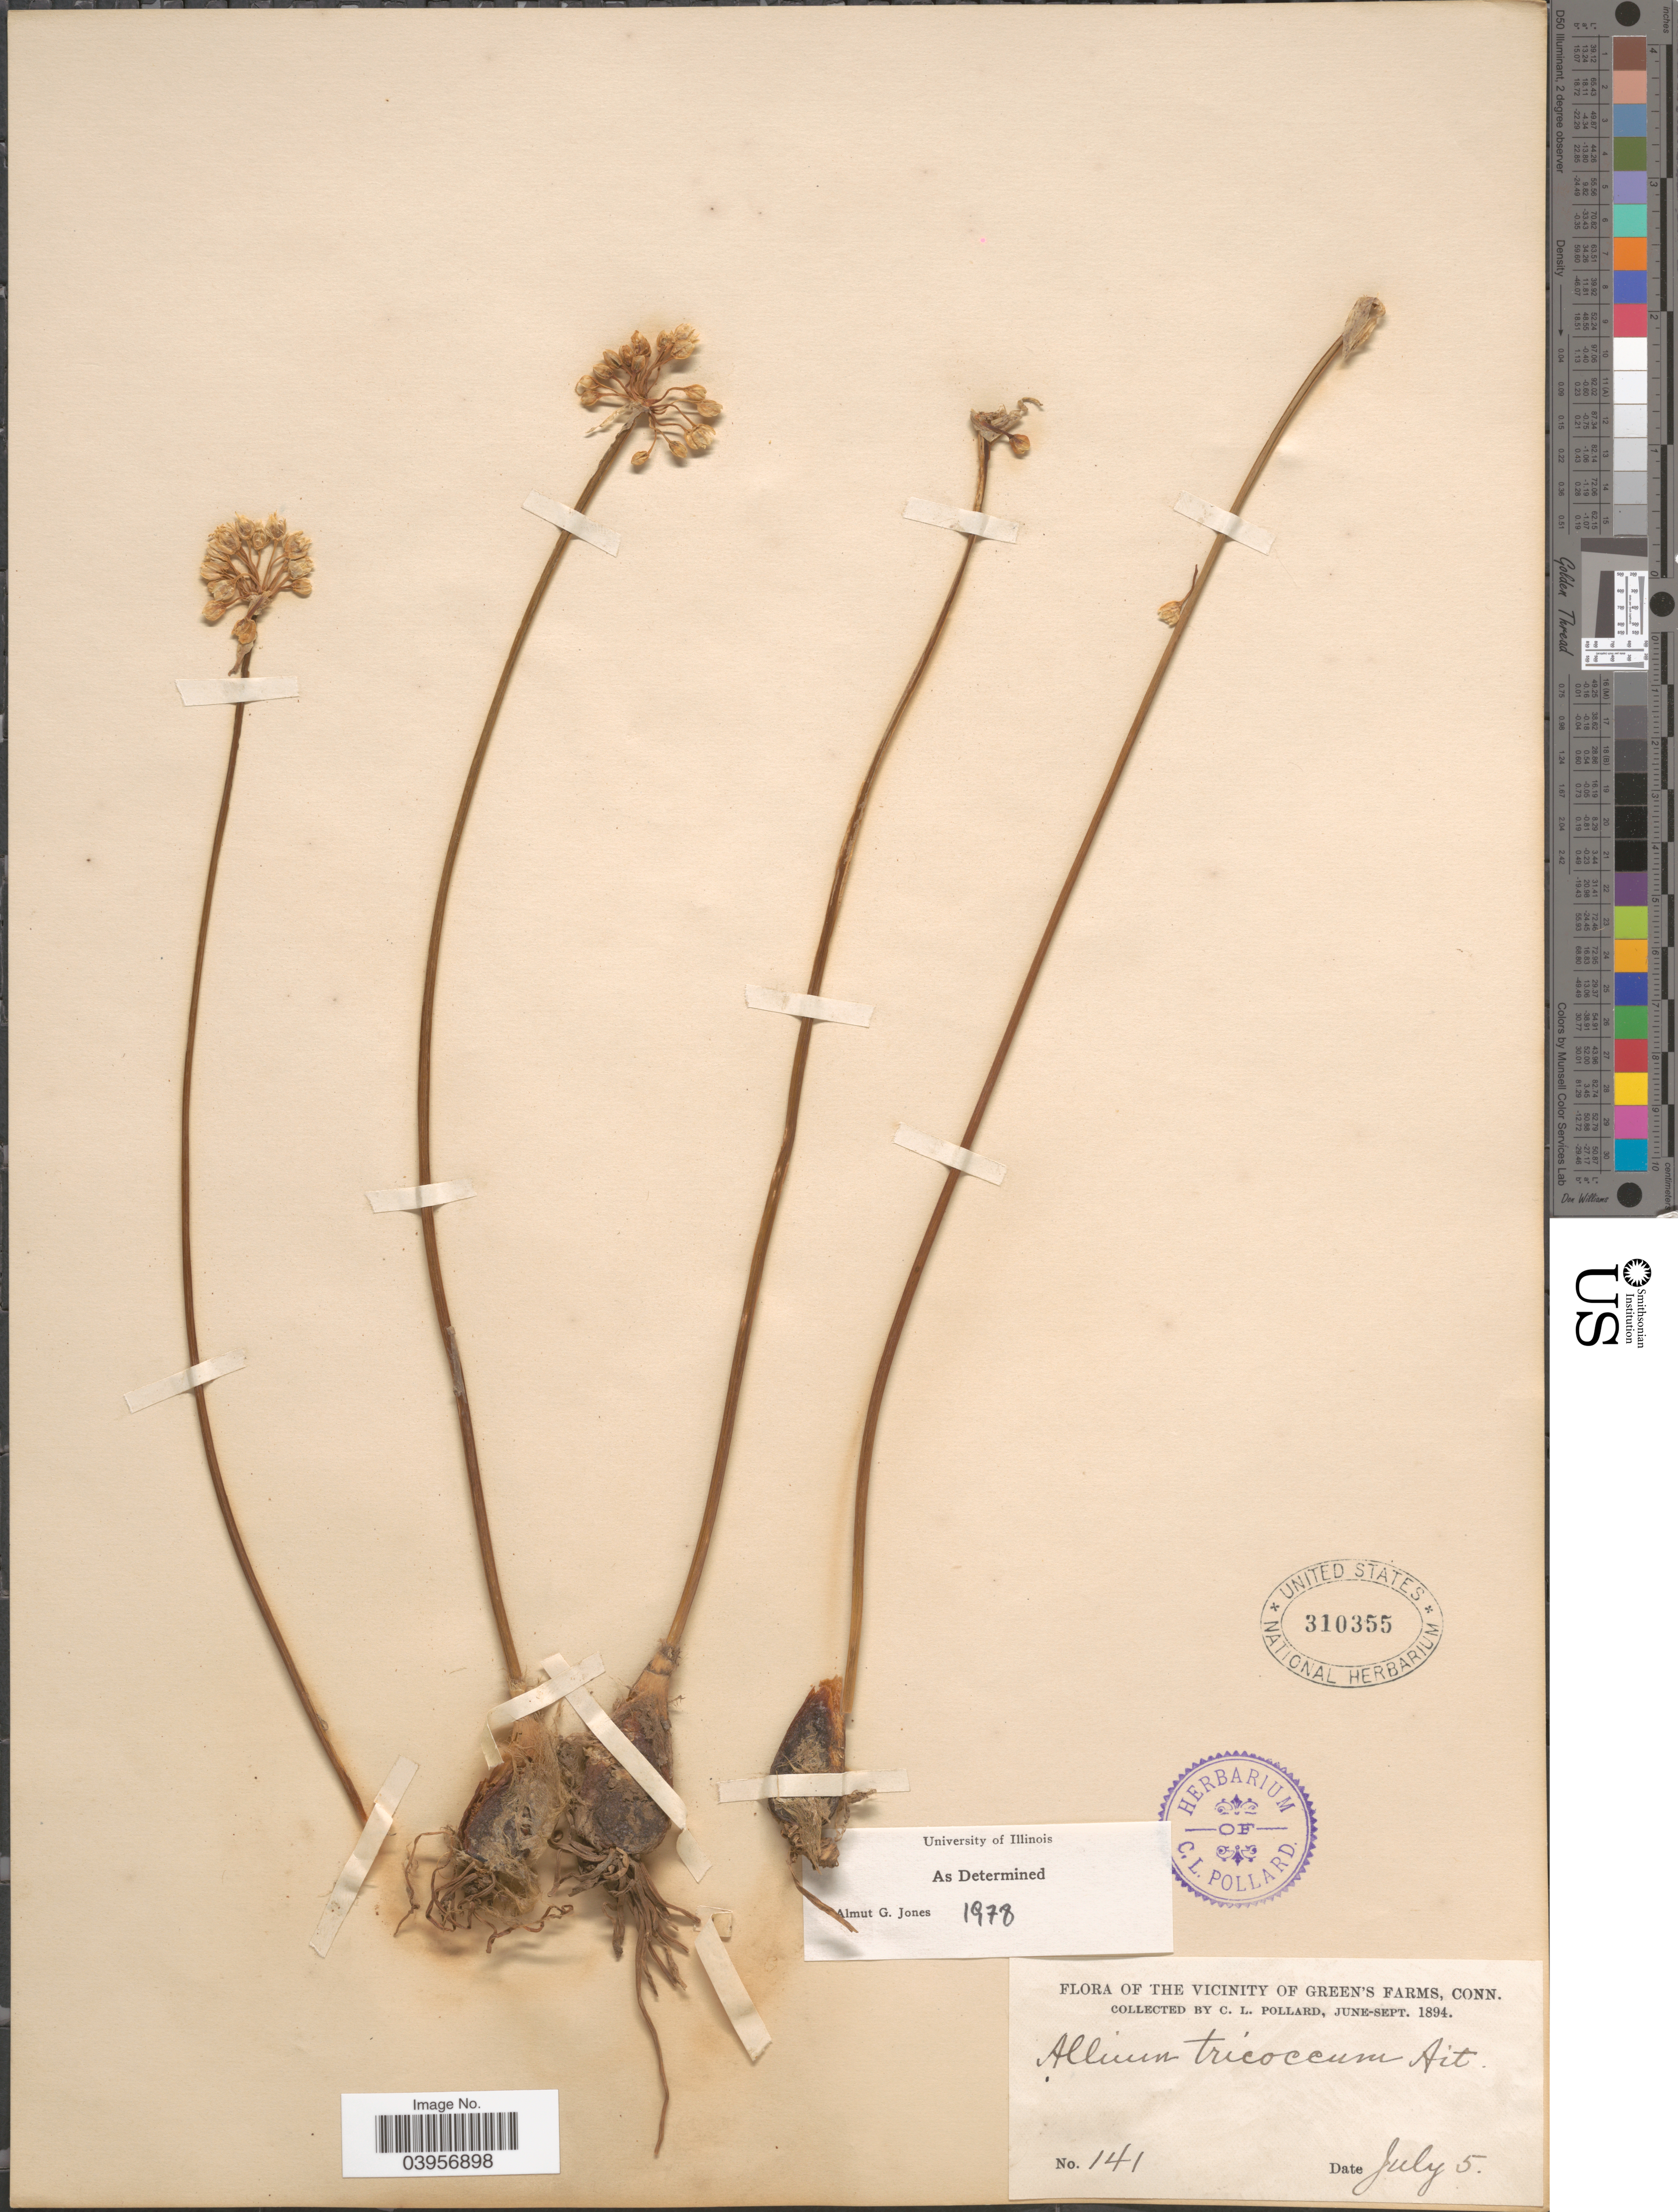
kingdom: Plantae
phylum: Tracheophyta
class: Liliopsida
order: Asparagales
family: Amaryllidaceae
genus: Allium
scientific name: Allium tricoccum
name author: Aiton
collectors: C. L. Pollard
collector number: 141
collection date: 1894-07-05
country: United States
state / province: Connecticut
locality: In the Vicinity of Green's Farms.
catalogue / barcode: US 310355